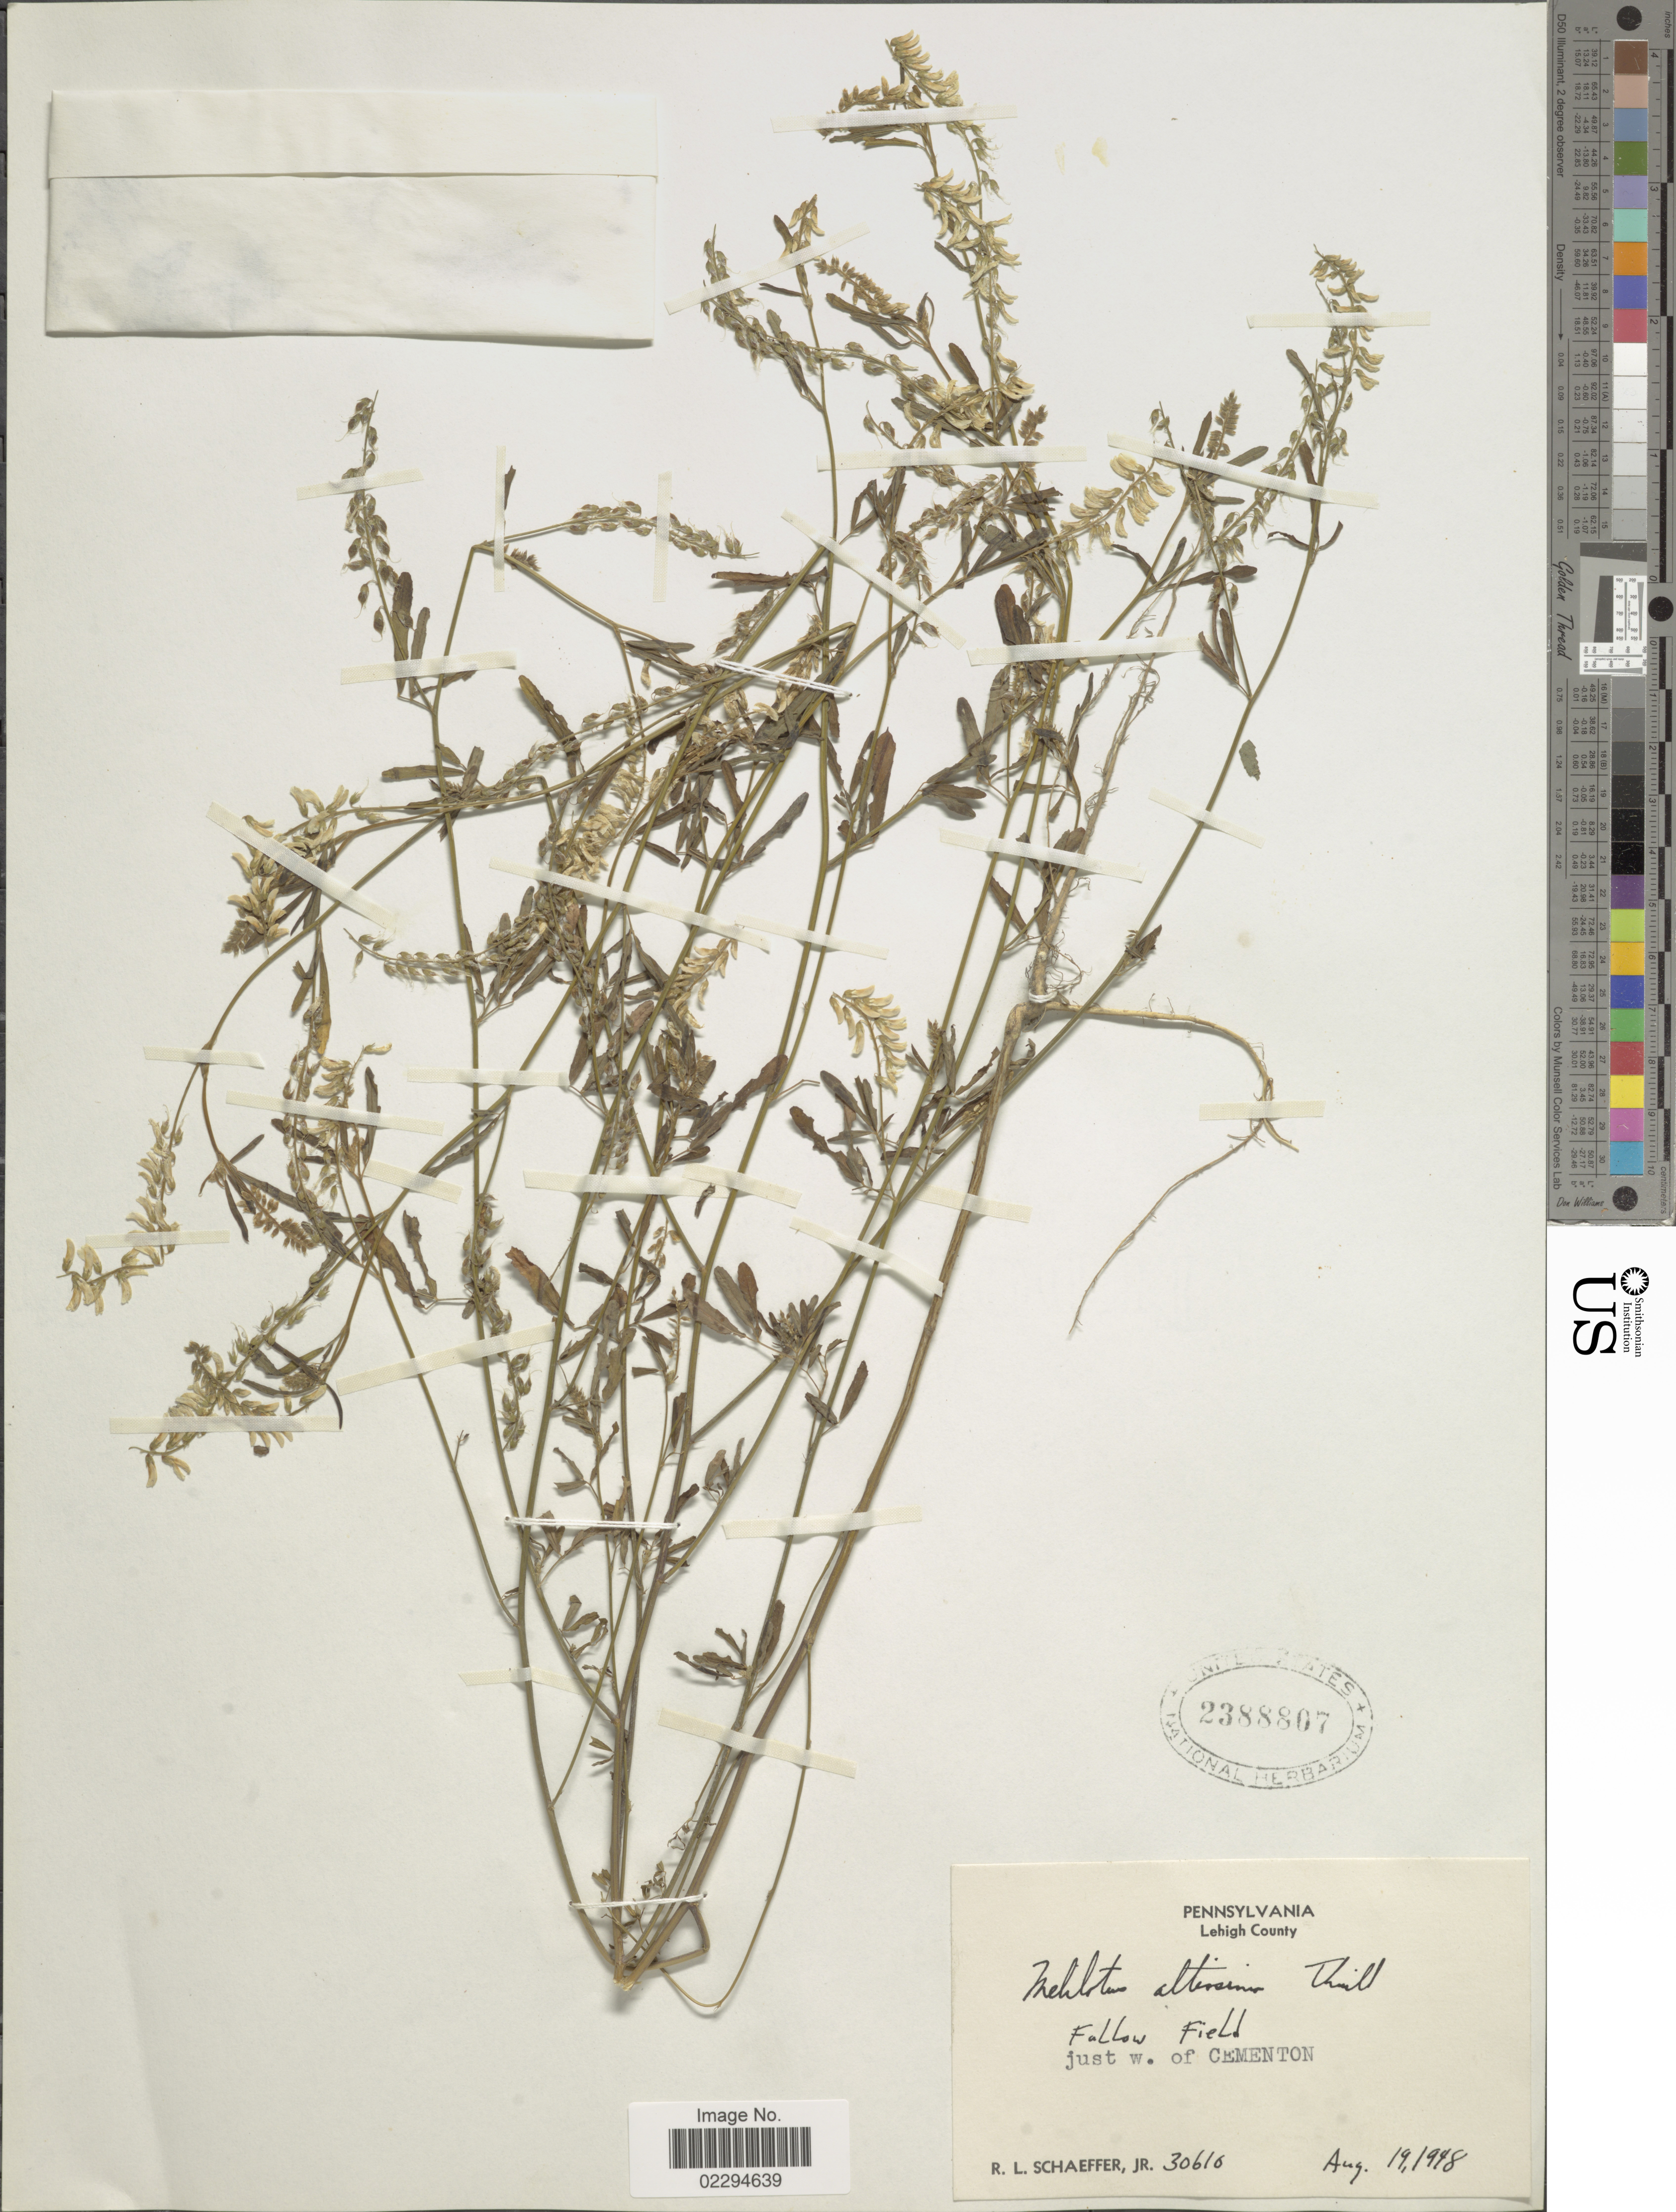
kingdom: Plantae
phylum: Tracheophyta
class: Magnoliopsida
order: Fabales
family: Fabaceae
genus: Melilotus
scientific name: Melilotus altissimus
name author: Thuill.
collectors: R. L. Schaeffer Jr.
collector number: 30616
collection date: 1948-08-19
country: United States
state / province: Pennsylvania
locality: Lehigh County. just w. of Cementon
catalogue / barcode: US 2388807